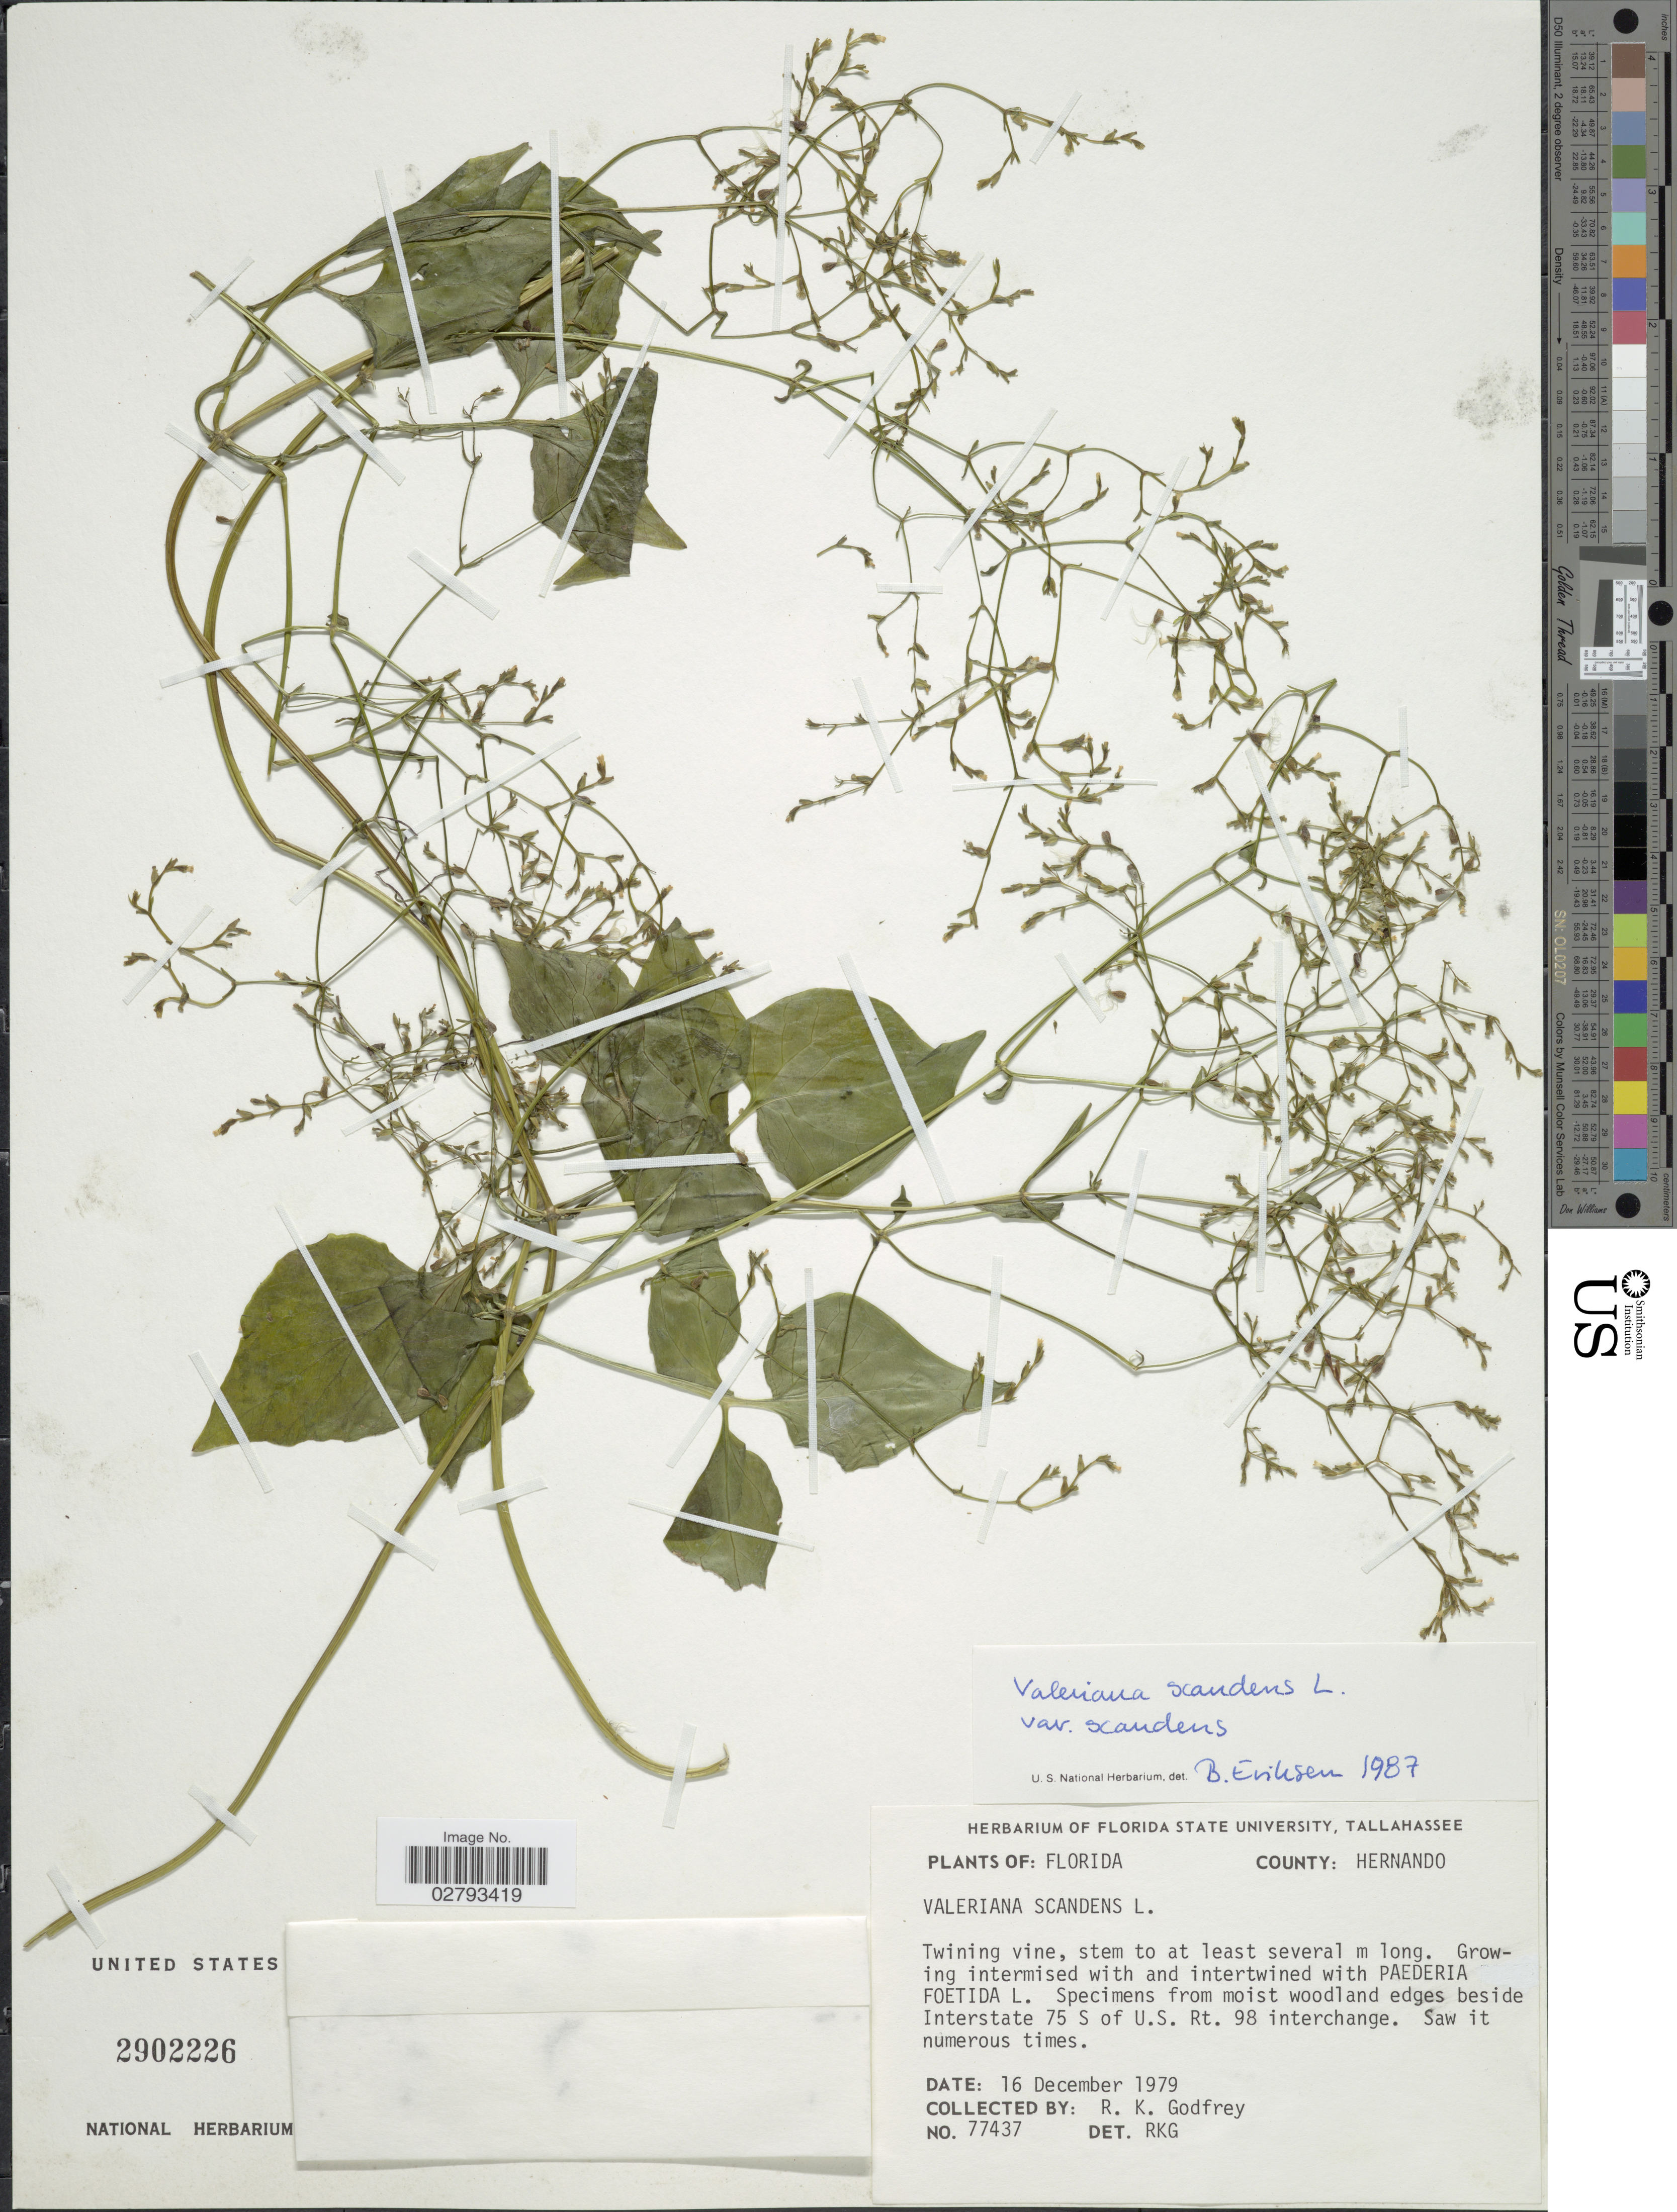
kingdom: Plantae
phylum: Tracheophyta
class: Magnoliopsida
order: Dipsacales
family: Caprifoliaceae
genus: Valeriana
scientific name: Valeriana scandens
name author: L.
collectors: R. K. Godfrey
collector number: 77437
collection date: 1979-12-16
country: United States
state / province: Florida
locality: County: Hernando. Beside Interstate 75 S of U.S. Rt. 98 interchange.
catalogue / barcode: US 2902226